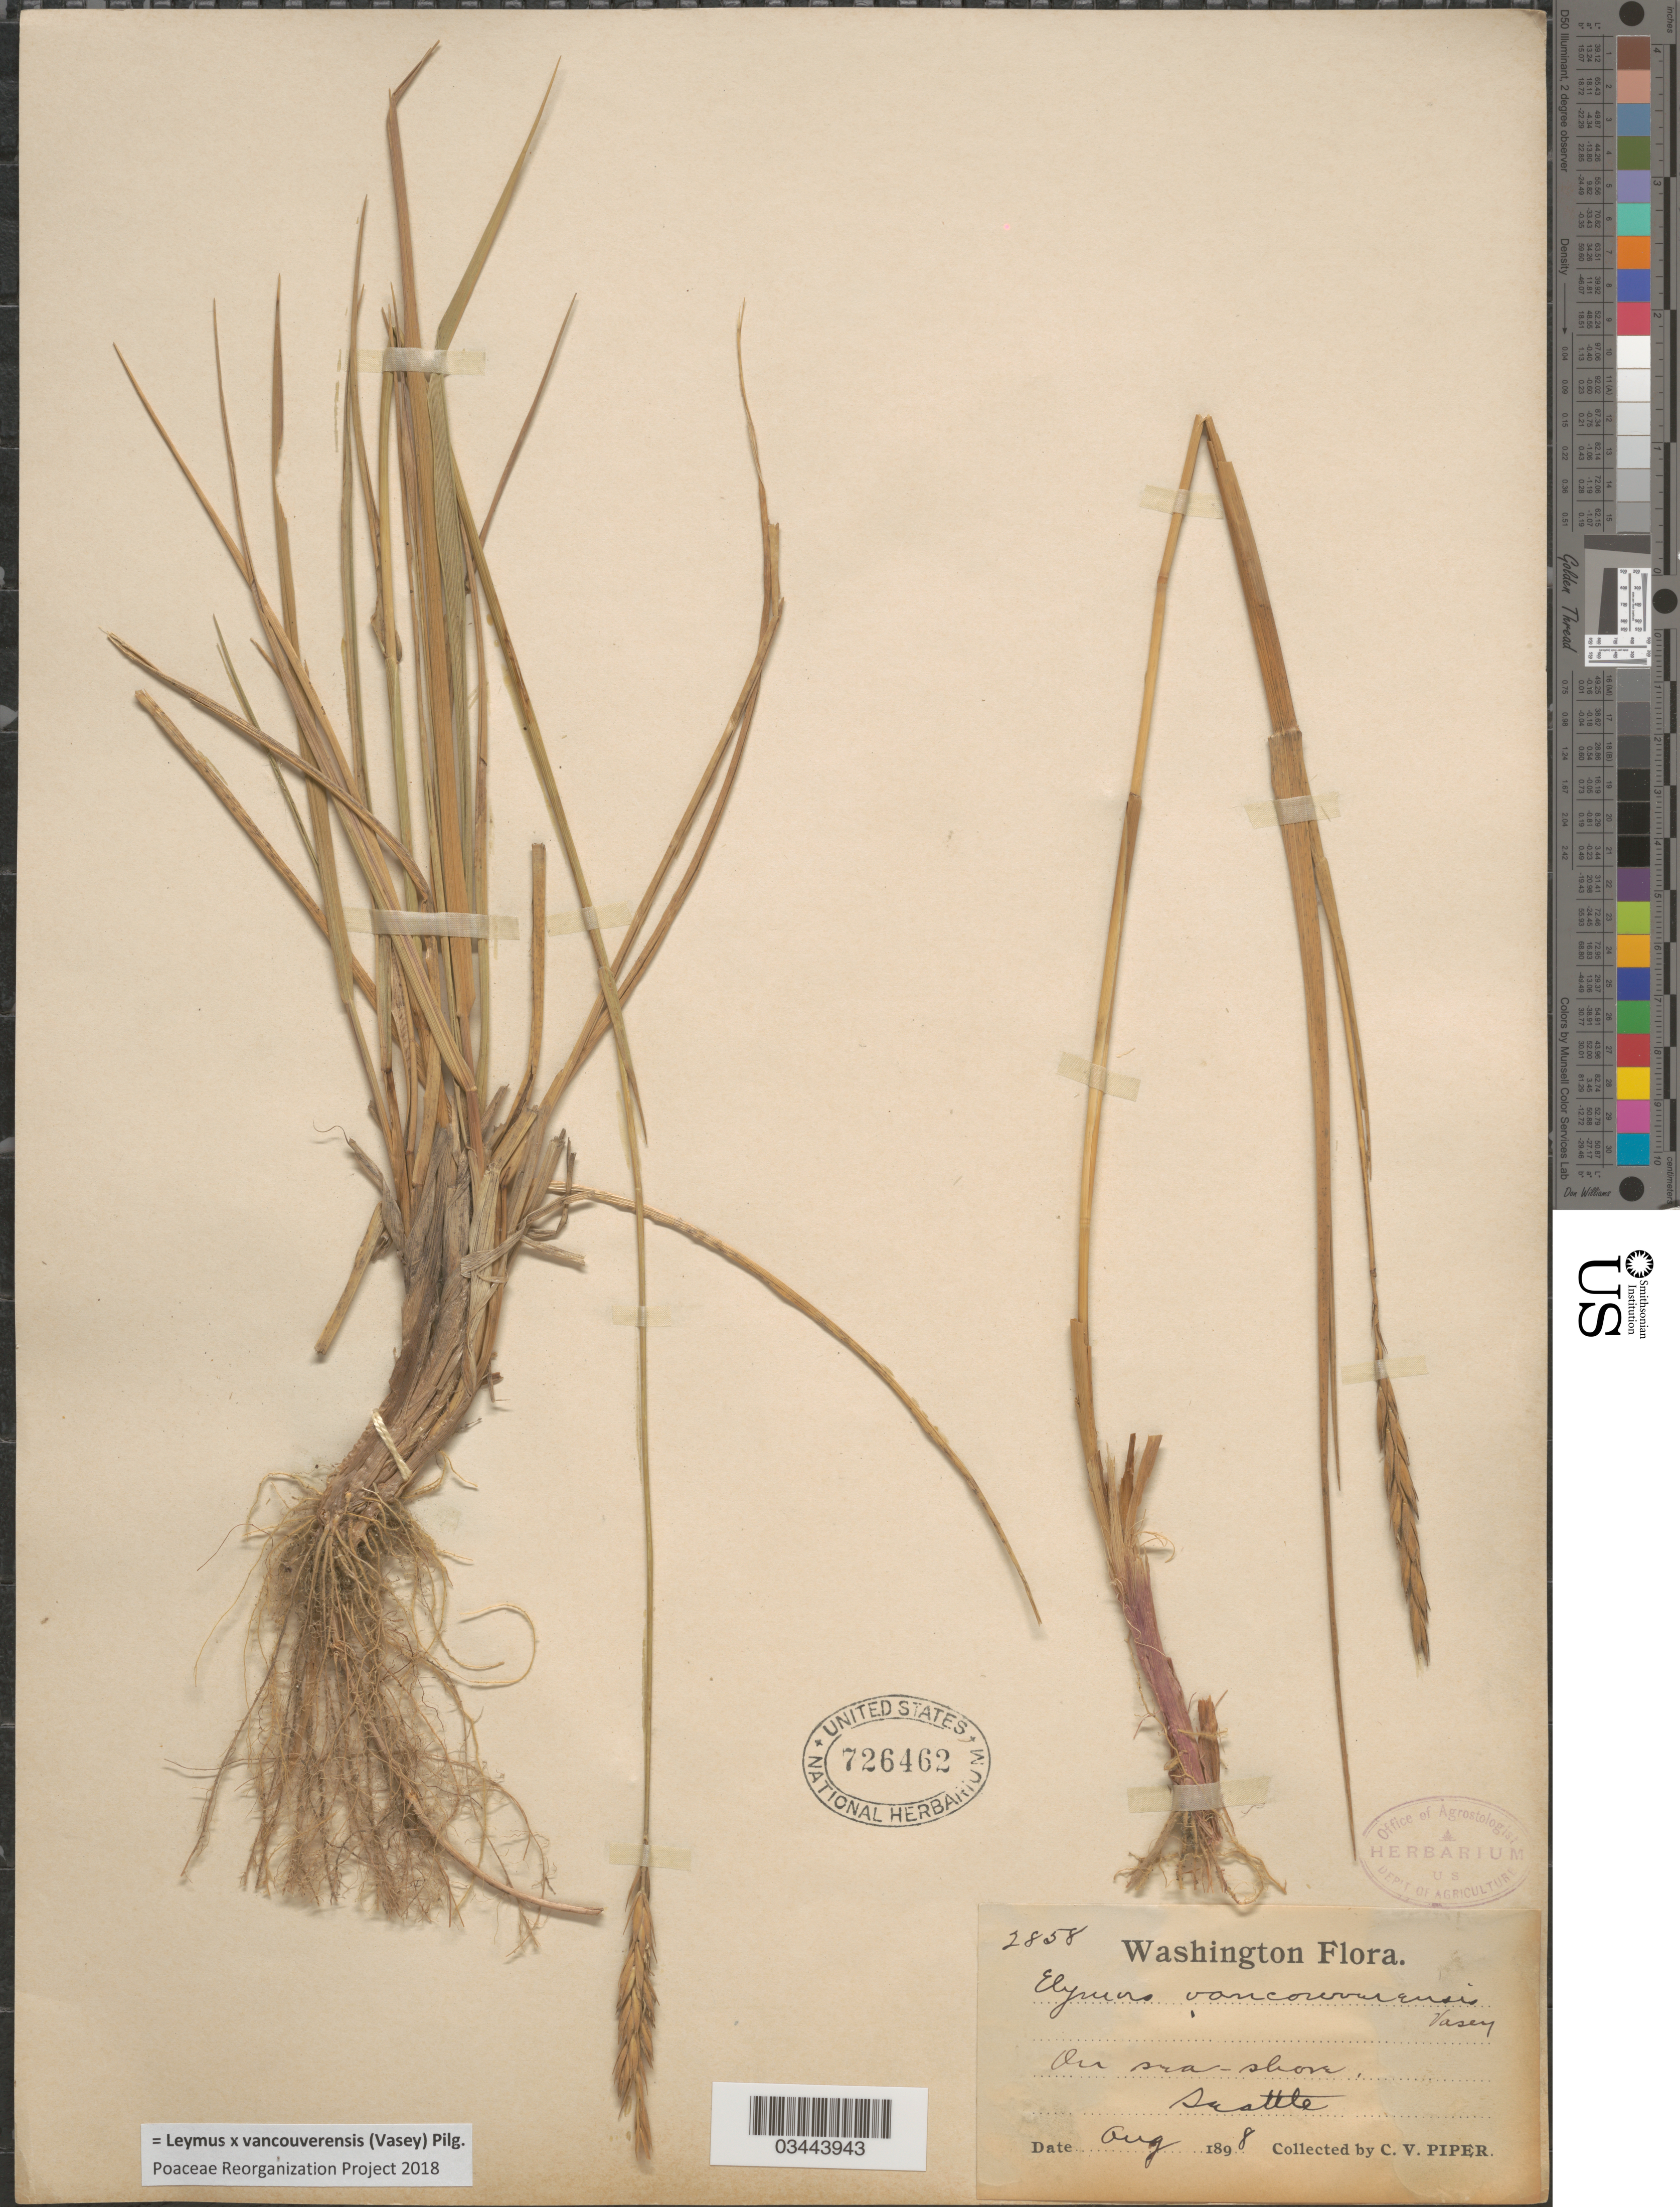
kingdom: Plantae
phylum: Tracheophyta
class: Liliopsida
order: Poales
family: Poaceae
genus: Leymus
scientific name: Leymus x vancouverensis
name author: (Vasey) Pilg.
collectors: C. V. Piper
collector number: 2858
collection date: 1898-08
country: United States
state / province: Washington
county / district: King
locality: On sea-shore. Seattle.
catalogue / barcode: US 726462